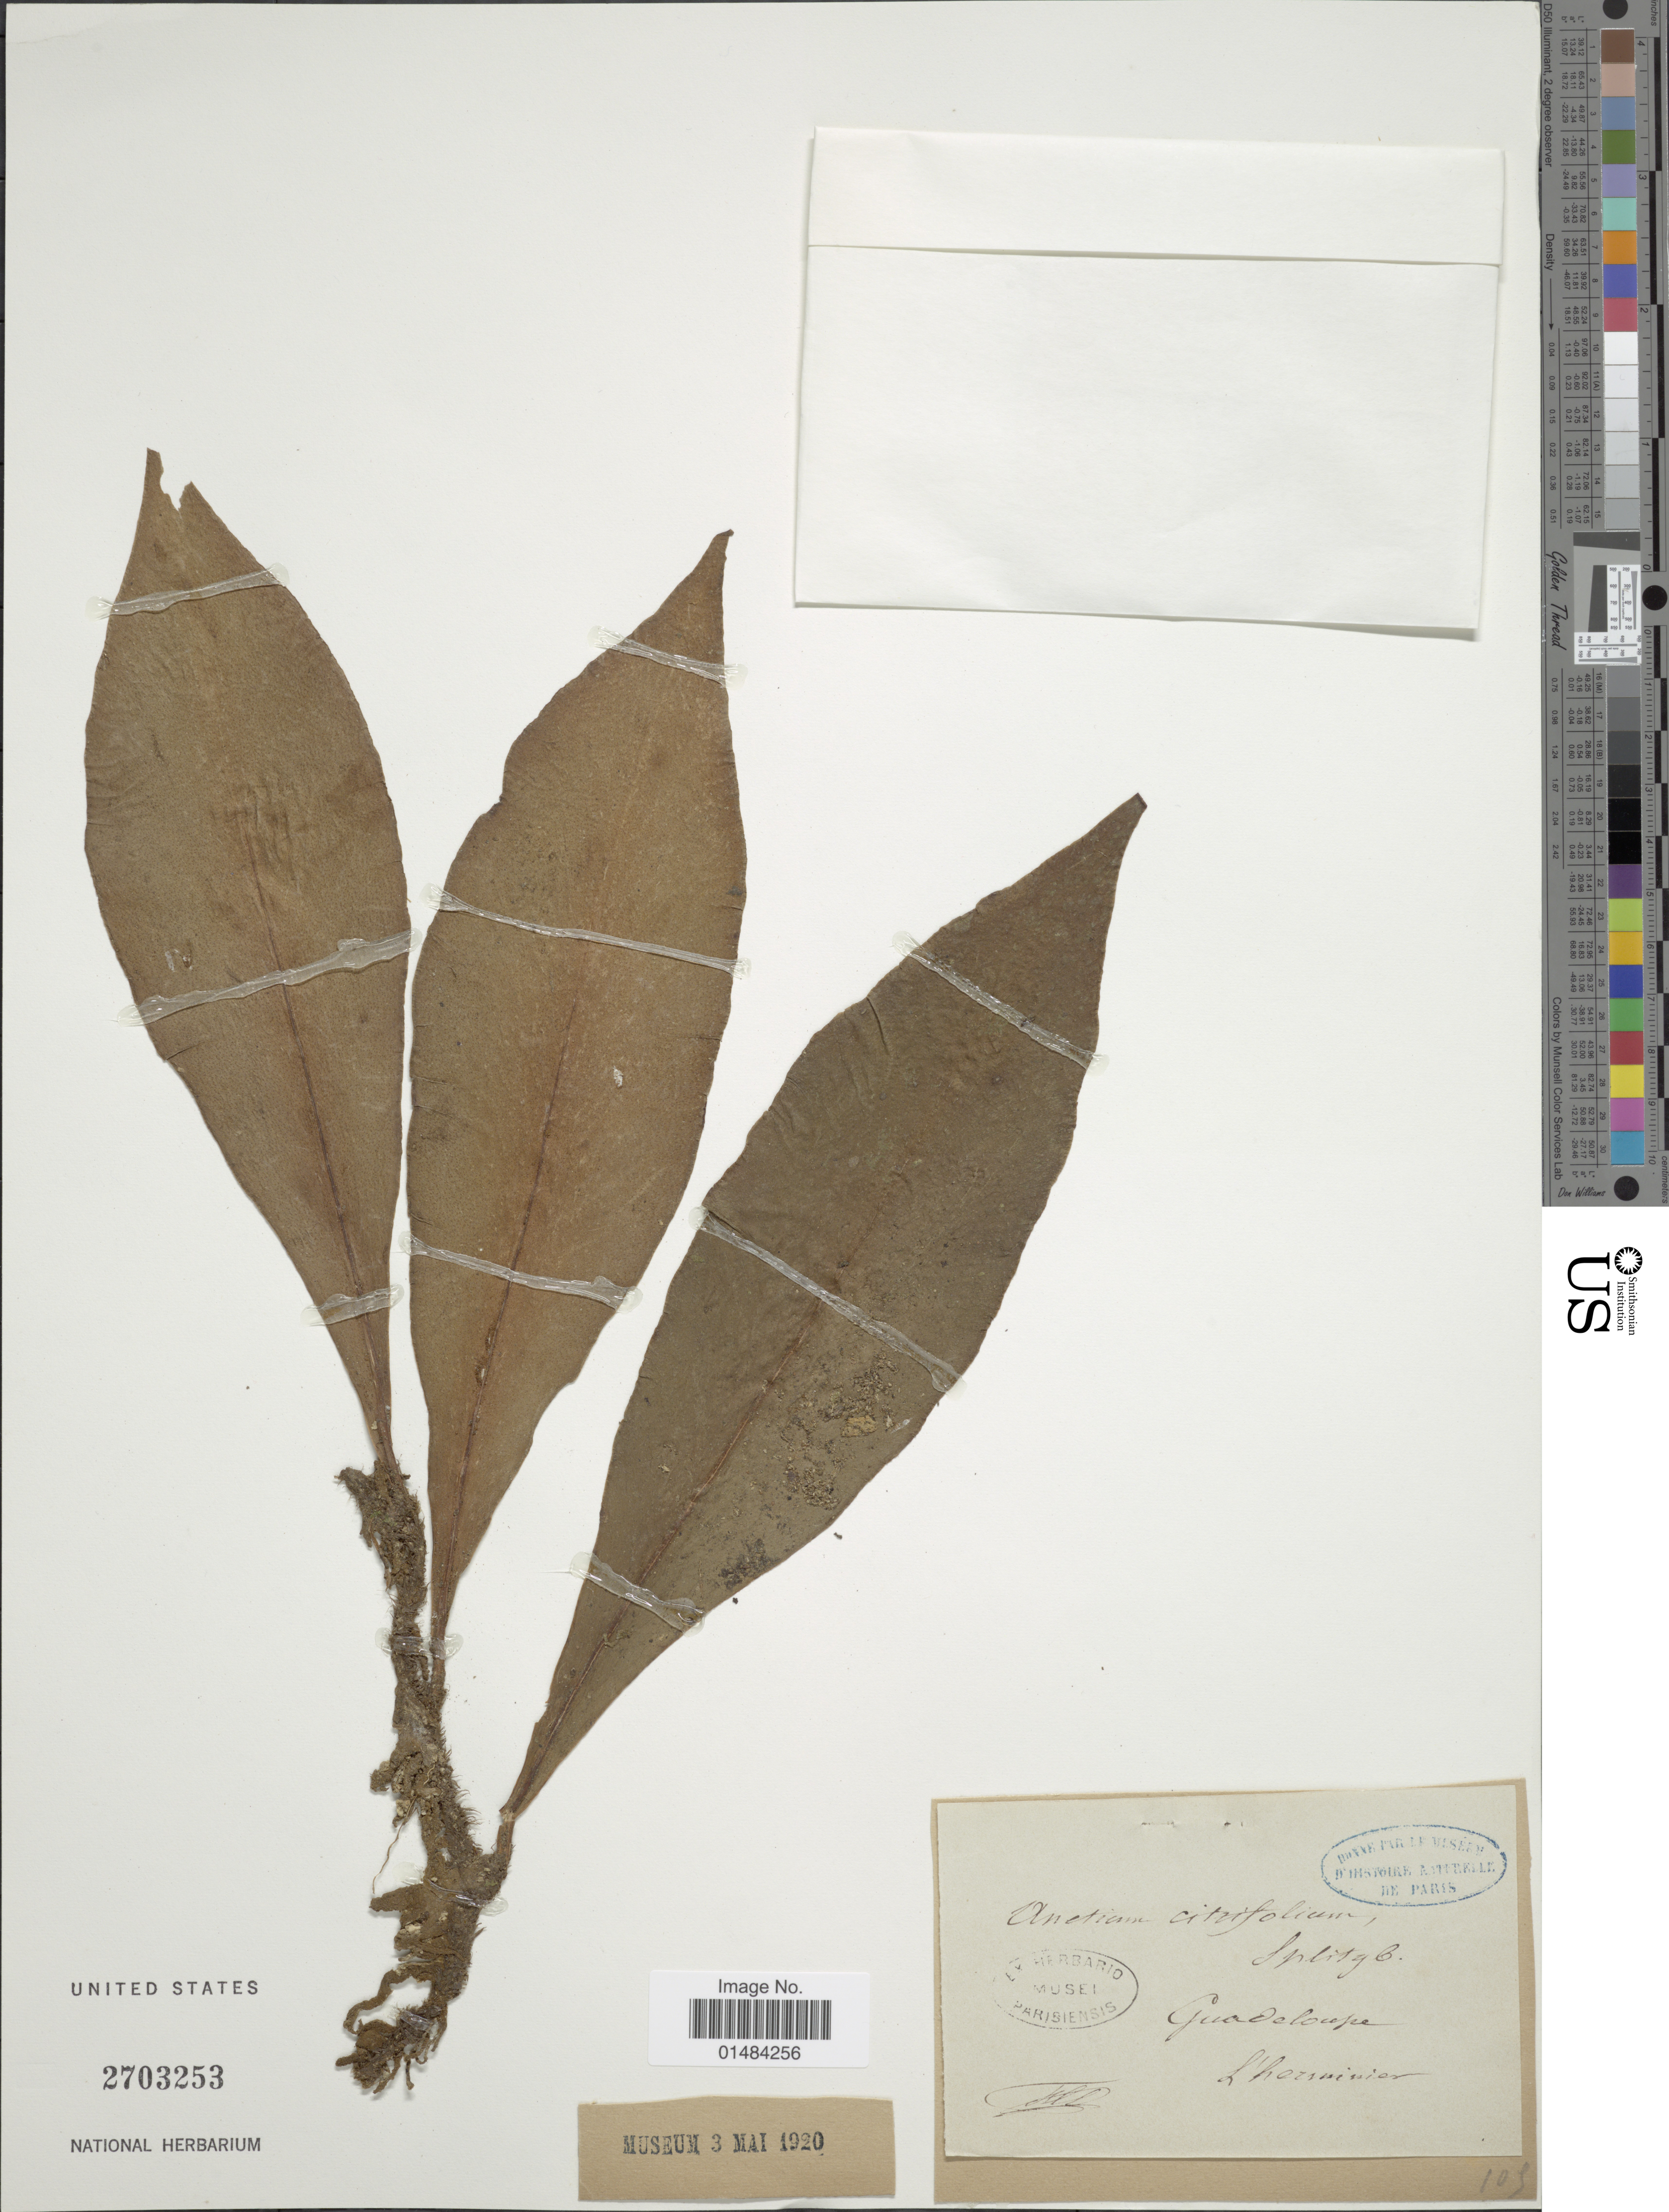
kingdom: Plantae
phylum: Tracheophyta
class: Polypodiopsida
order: Polypodiales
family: Pteridaceae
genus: Anetium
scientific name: Anetium citrifolium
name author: (L.) Splitg.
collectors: F. L'Herminier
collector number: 105*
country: Guadeloupe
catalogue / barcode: US 2703253